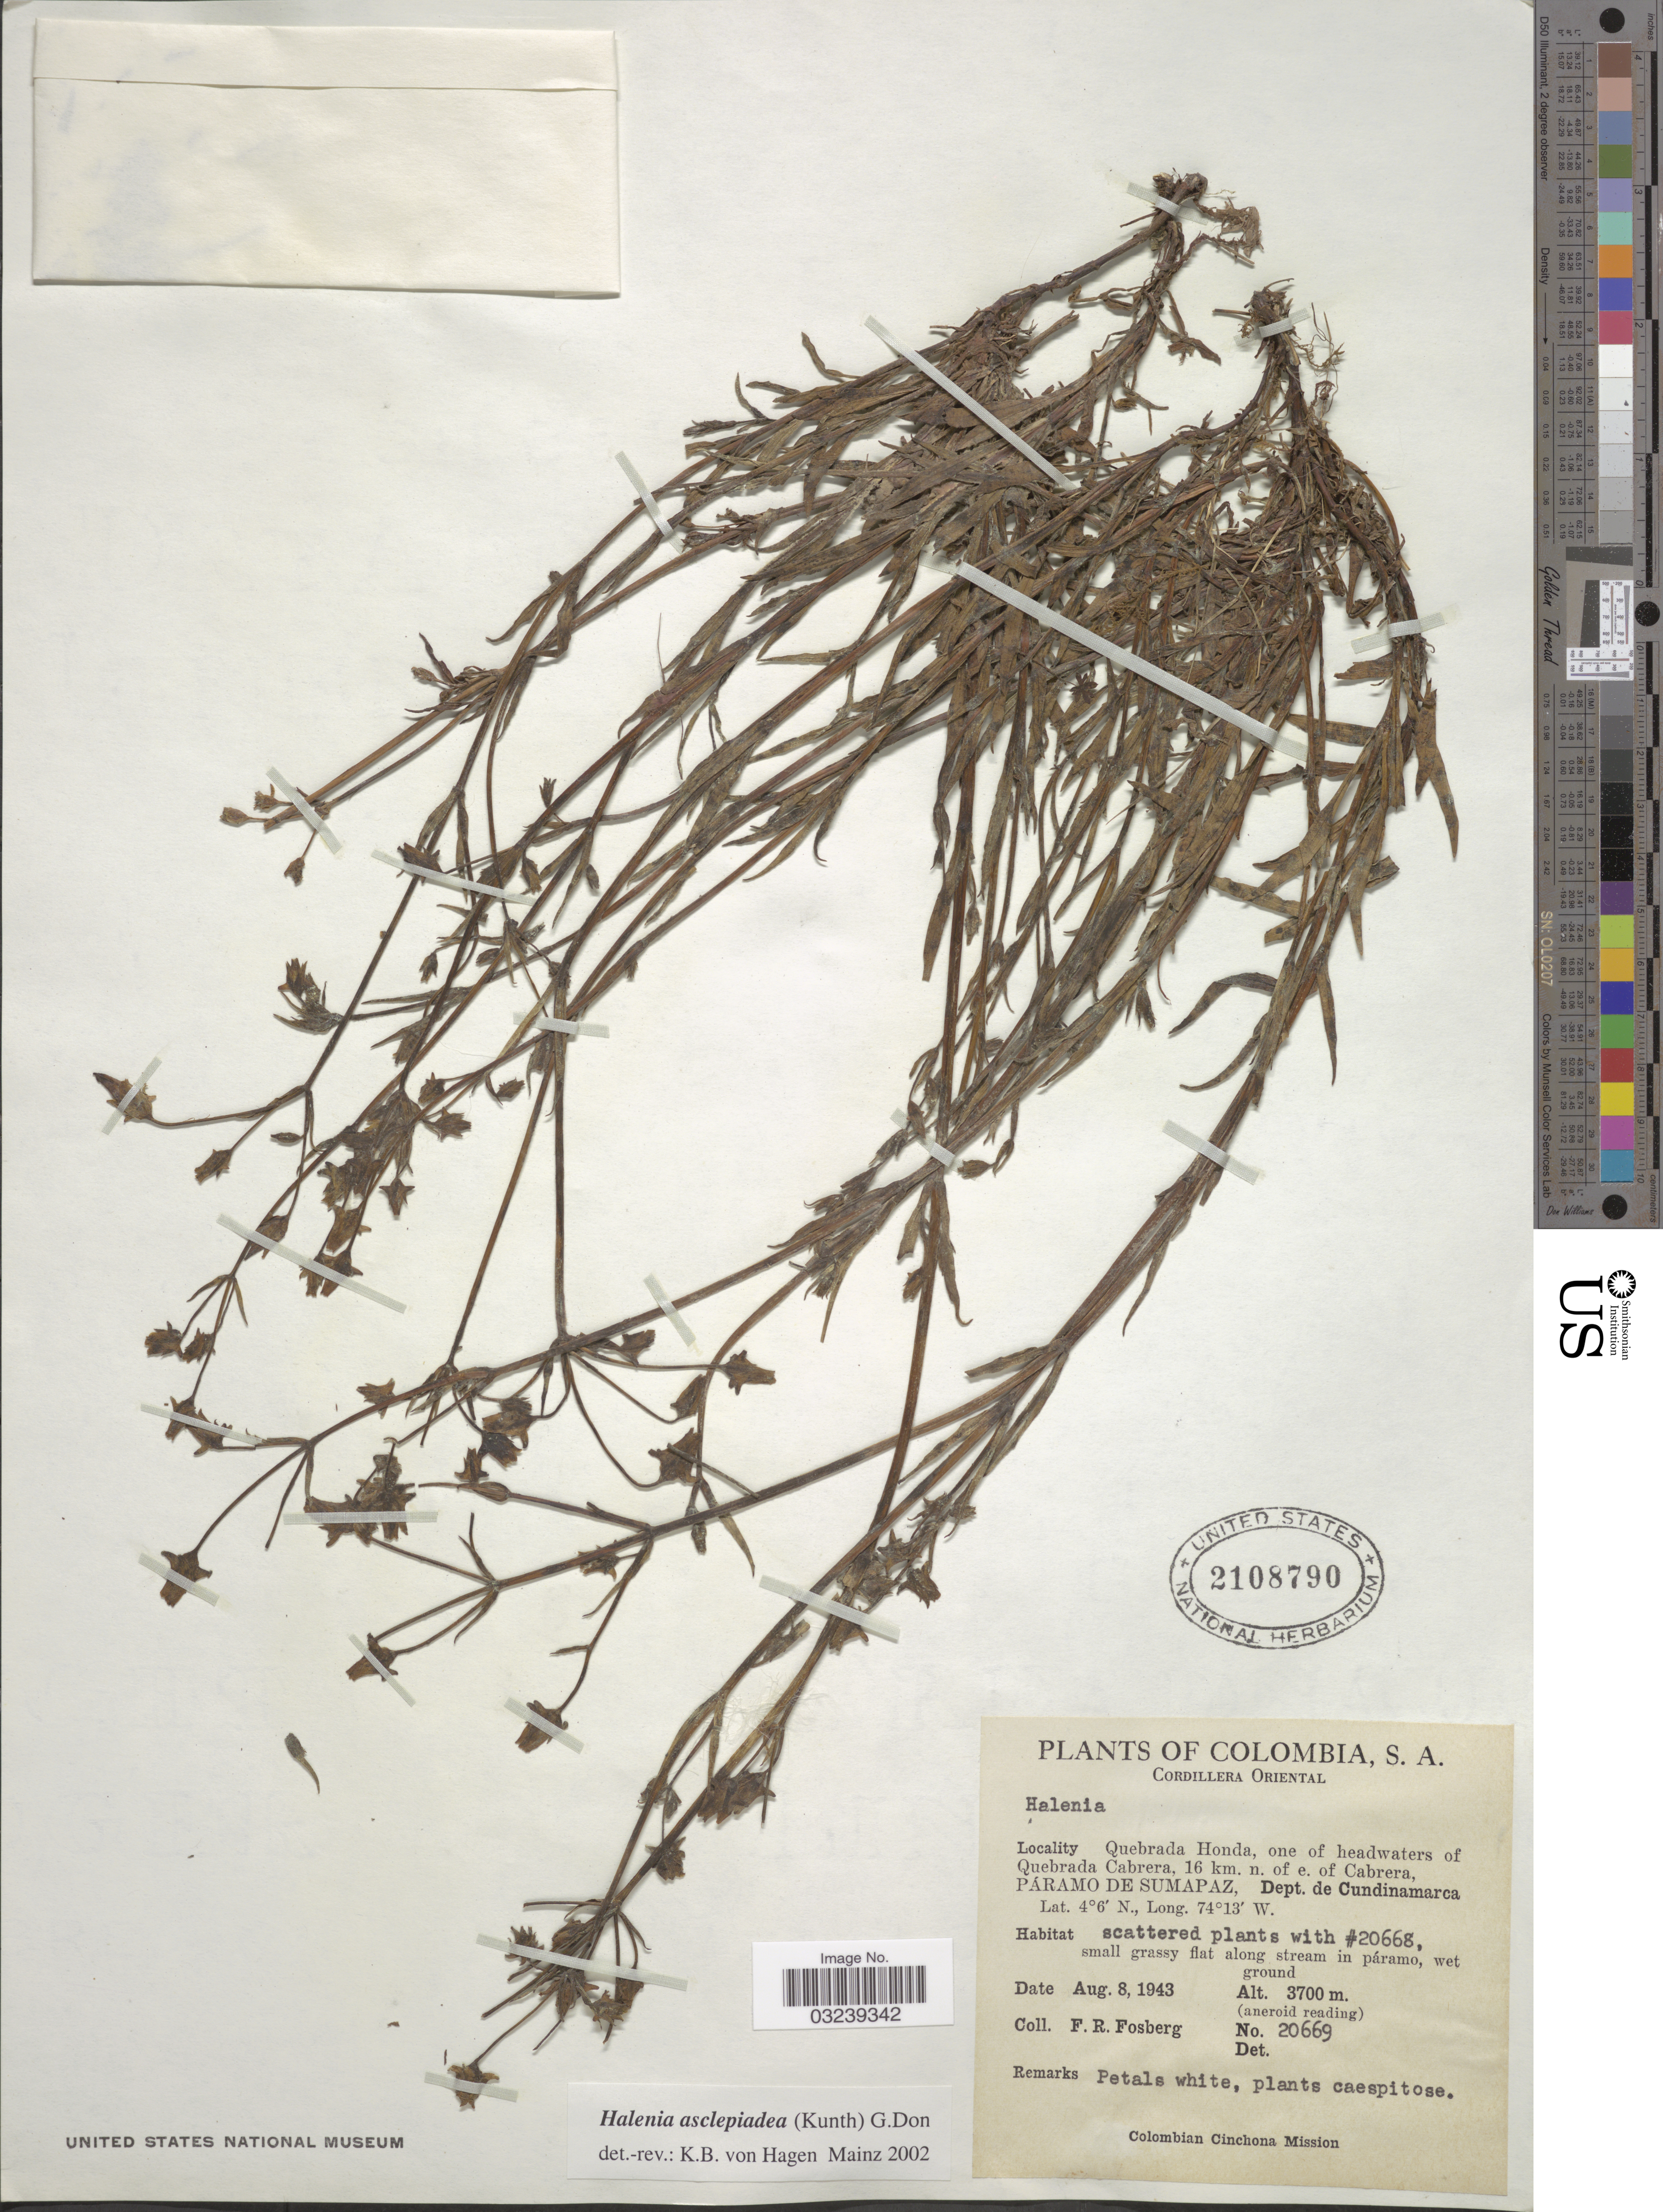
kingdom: Plantae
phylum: Tracheophyta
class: Magnoliopsida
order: Gentianales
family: Gentianaceae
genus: Halenia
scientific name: Halenia asclepiadea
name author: (Kunth) G. Don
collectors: F. R. Fosberg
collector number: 20669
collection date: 1943-08-08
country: Colombia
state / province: Cundinamarca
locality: Cordillera Oriental. Quebrada Honda, one of headwaters of Quebrada Cabrera, 16 km. n. of e. of Cabrera, Páramo de Sumapaz, Dept. de Cundinamarca.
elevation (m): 3700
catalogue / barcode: US 2108790